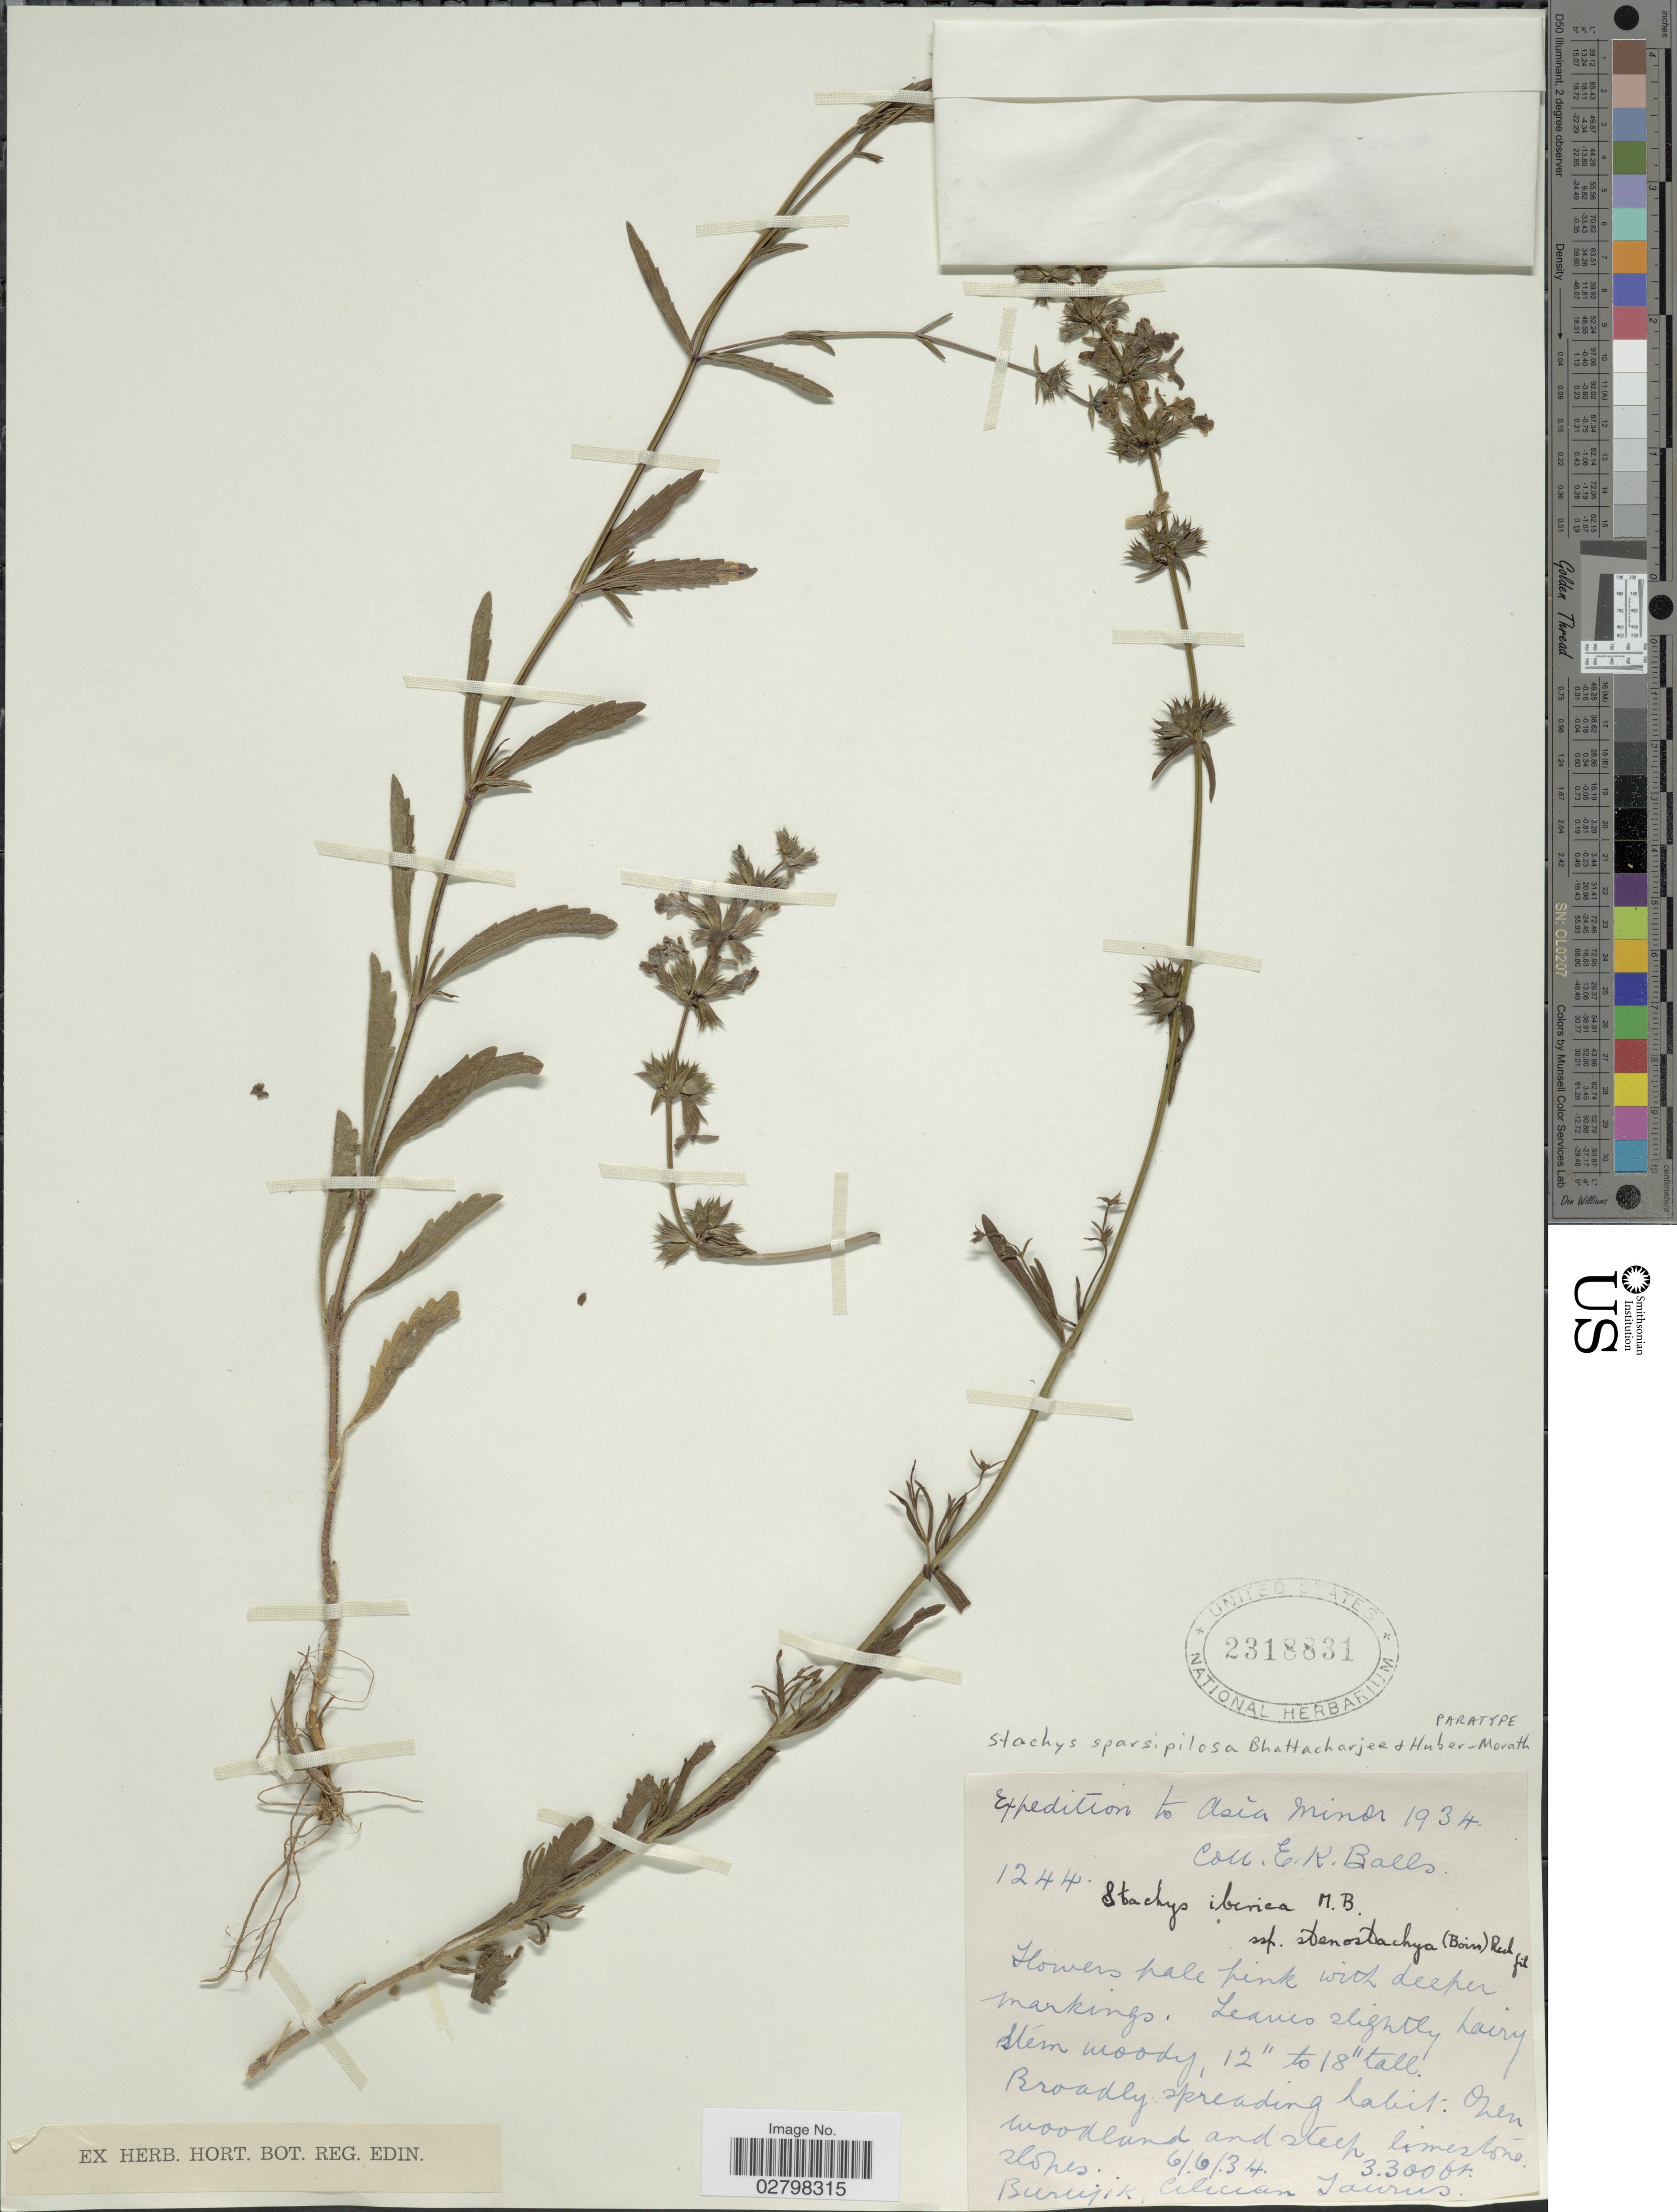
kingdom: Plantae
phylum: Tracheophyta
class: Magnoliopsida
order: Lamiales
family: Lamiaceae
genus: Stachys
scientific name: Stachys sparsipilosa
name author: R. Bhattacharjee & Hub.-Mor.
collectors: E. K. Balls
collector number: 1244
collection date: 1934-06-06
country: Turkey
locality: Asia Minor.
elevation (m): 1006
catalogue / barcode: US 2318831